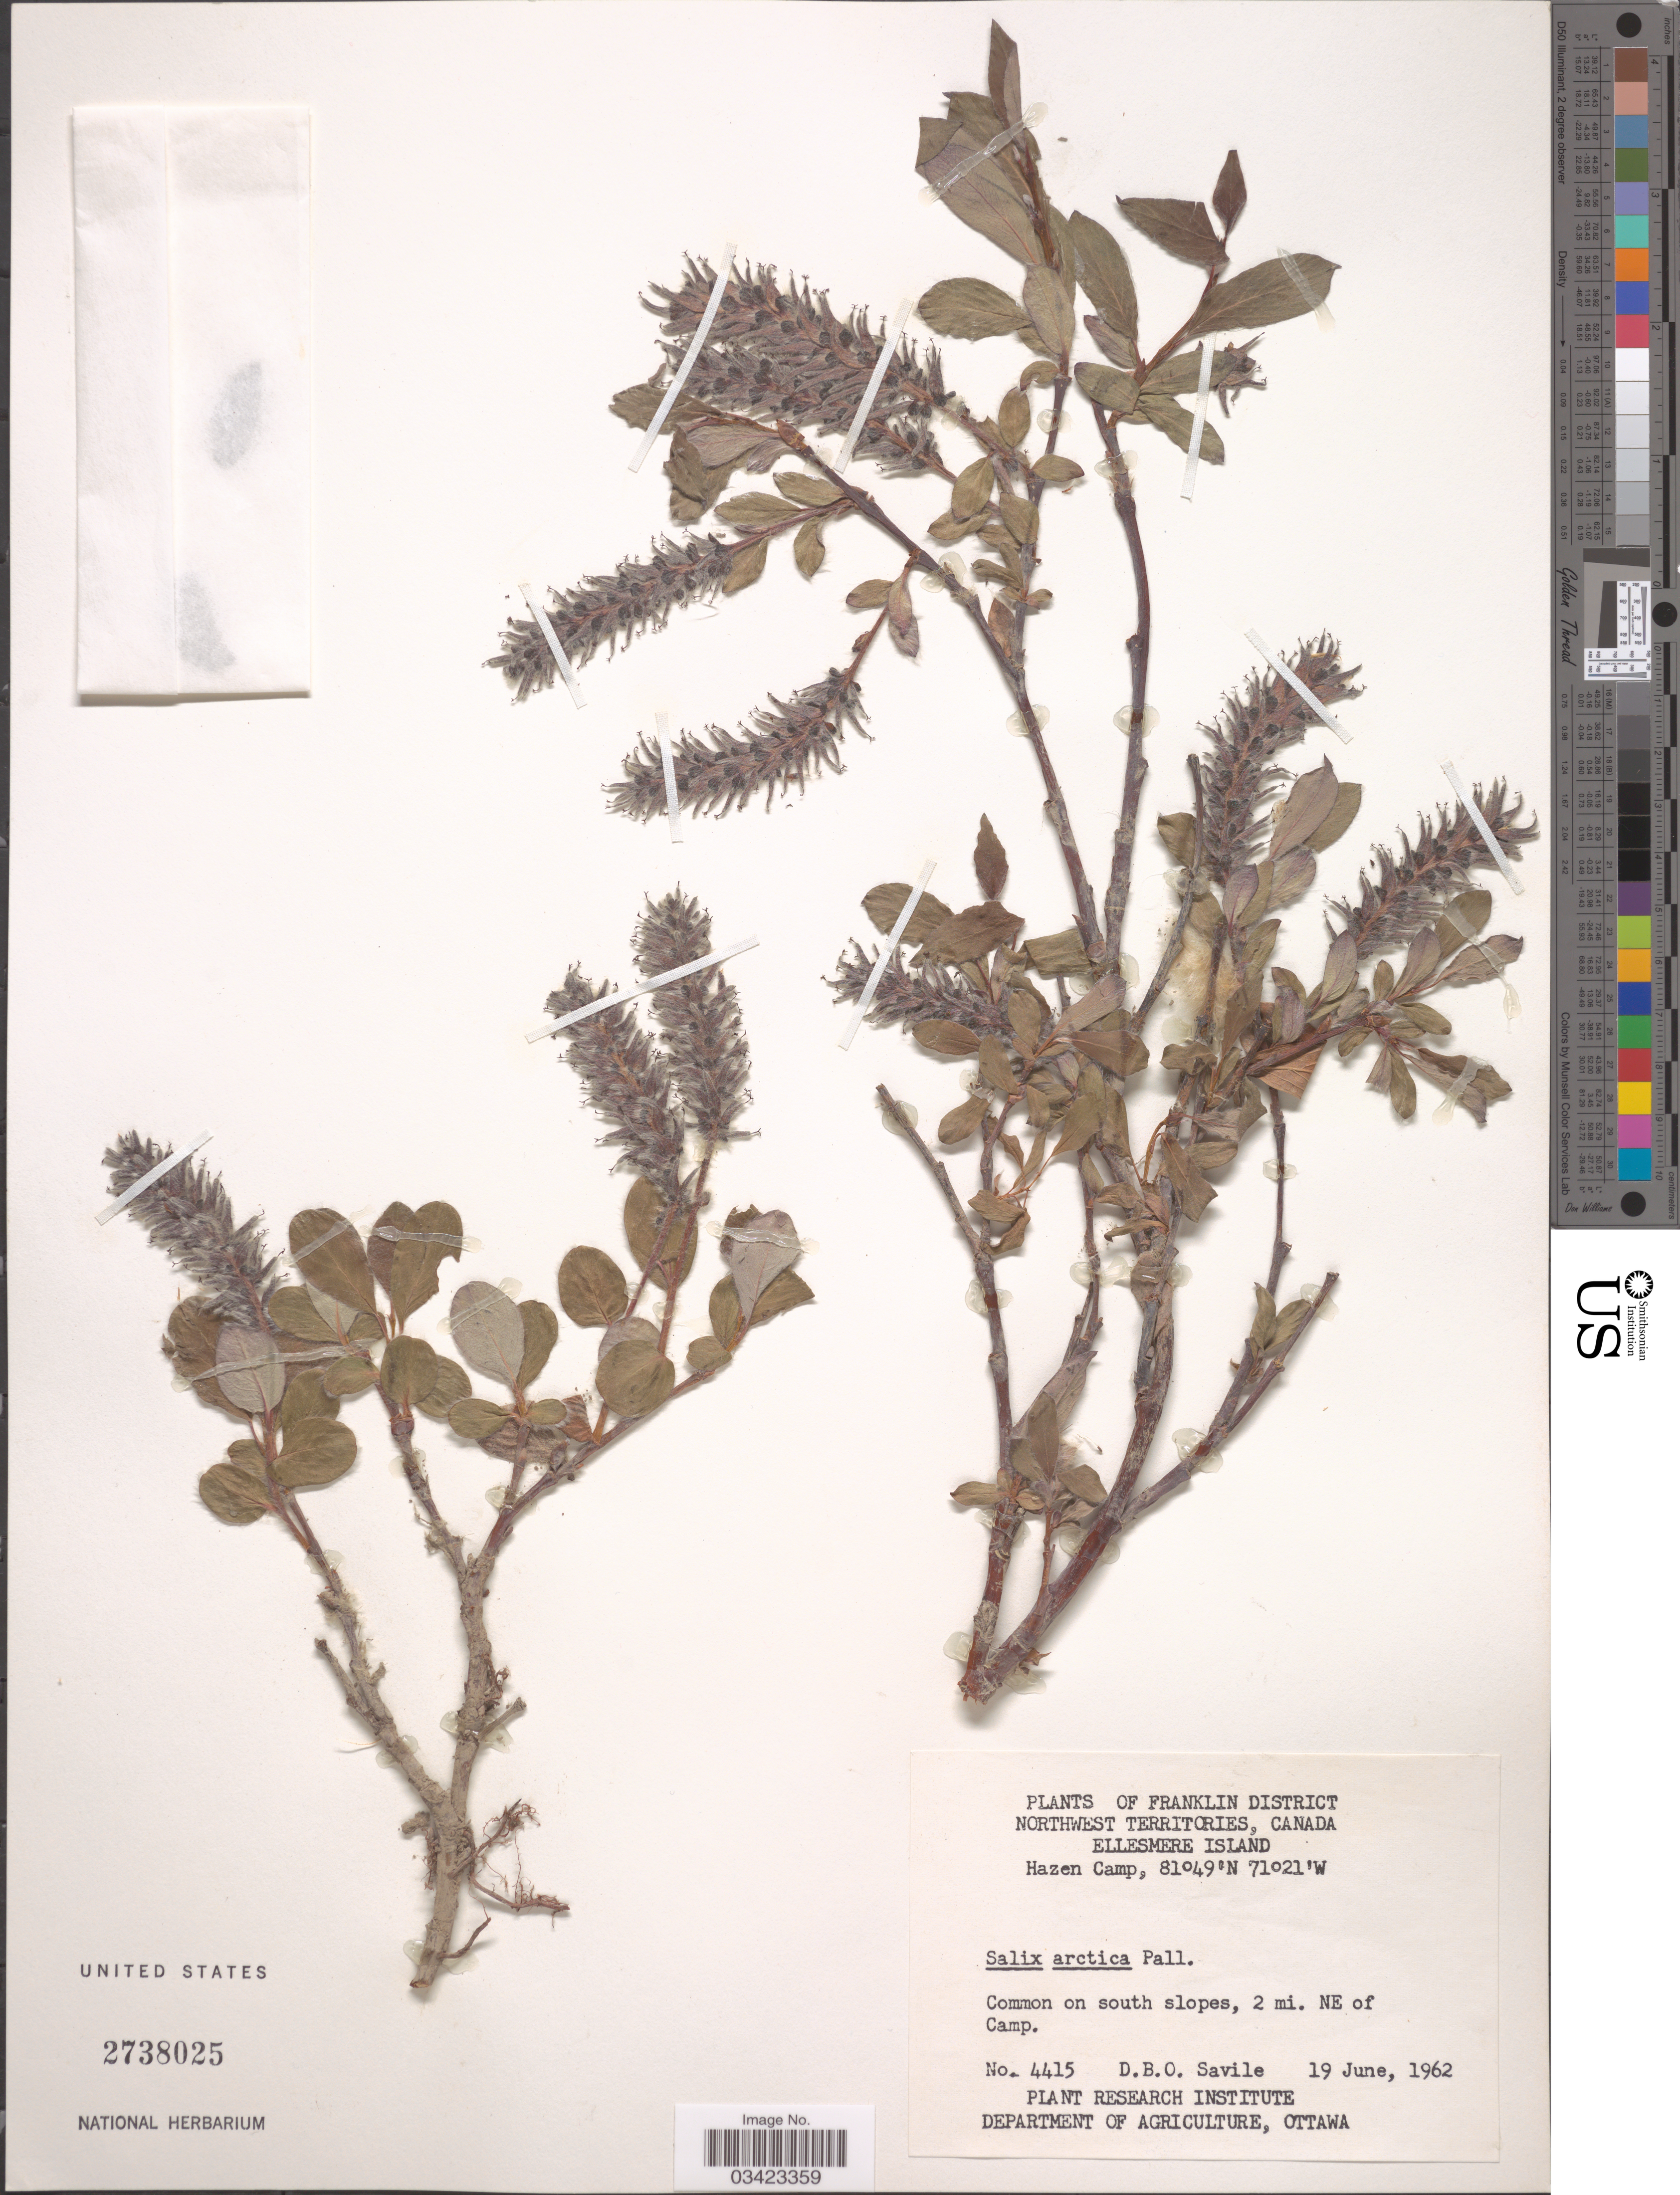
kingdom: Plantae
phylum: Tracheophyta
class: Magnoliopsida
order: Malpighiales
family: Salicaceae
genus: Salix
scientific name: Salix arctica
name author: Pall.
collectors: D. Savile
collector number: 4415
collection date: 1962-06-19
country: Canada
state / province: Northwest Territories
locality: Franklin District. Ellesmere Island. Hazen Camp. Common on south slopes, 2 mi. NE of Camp.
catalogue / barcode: US 2738025